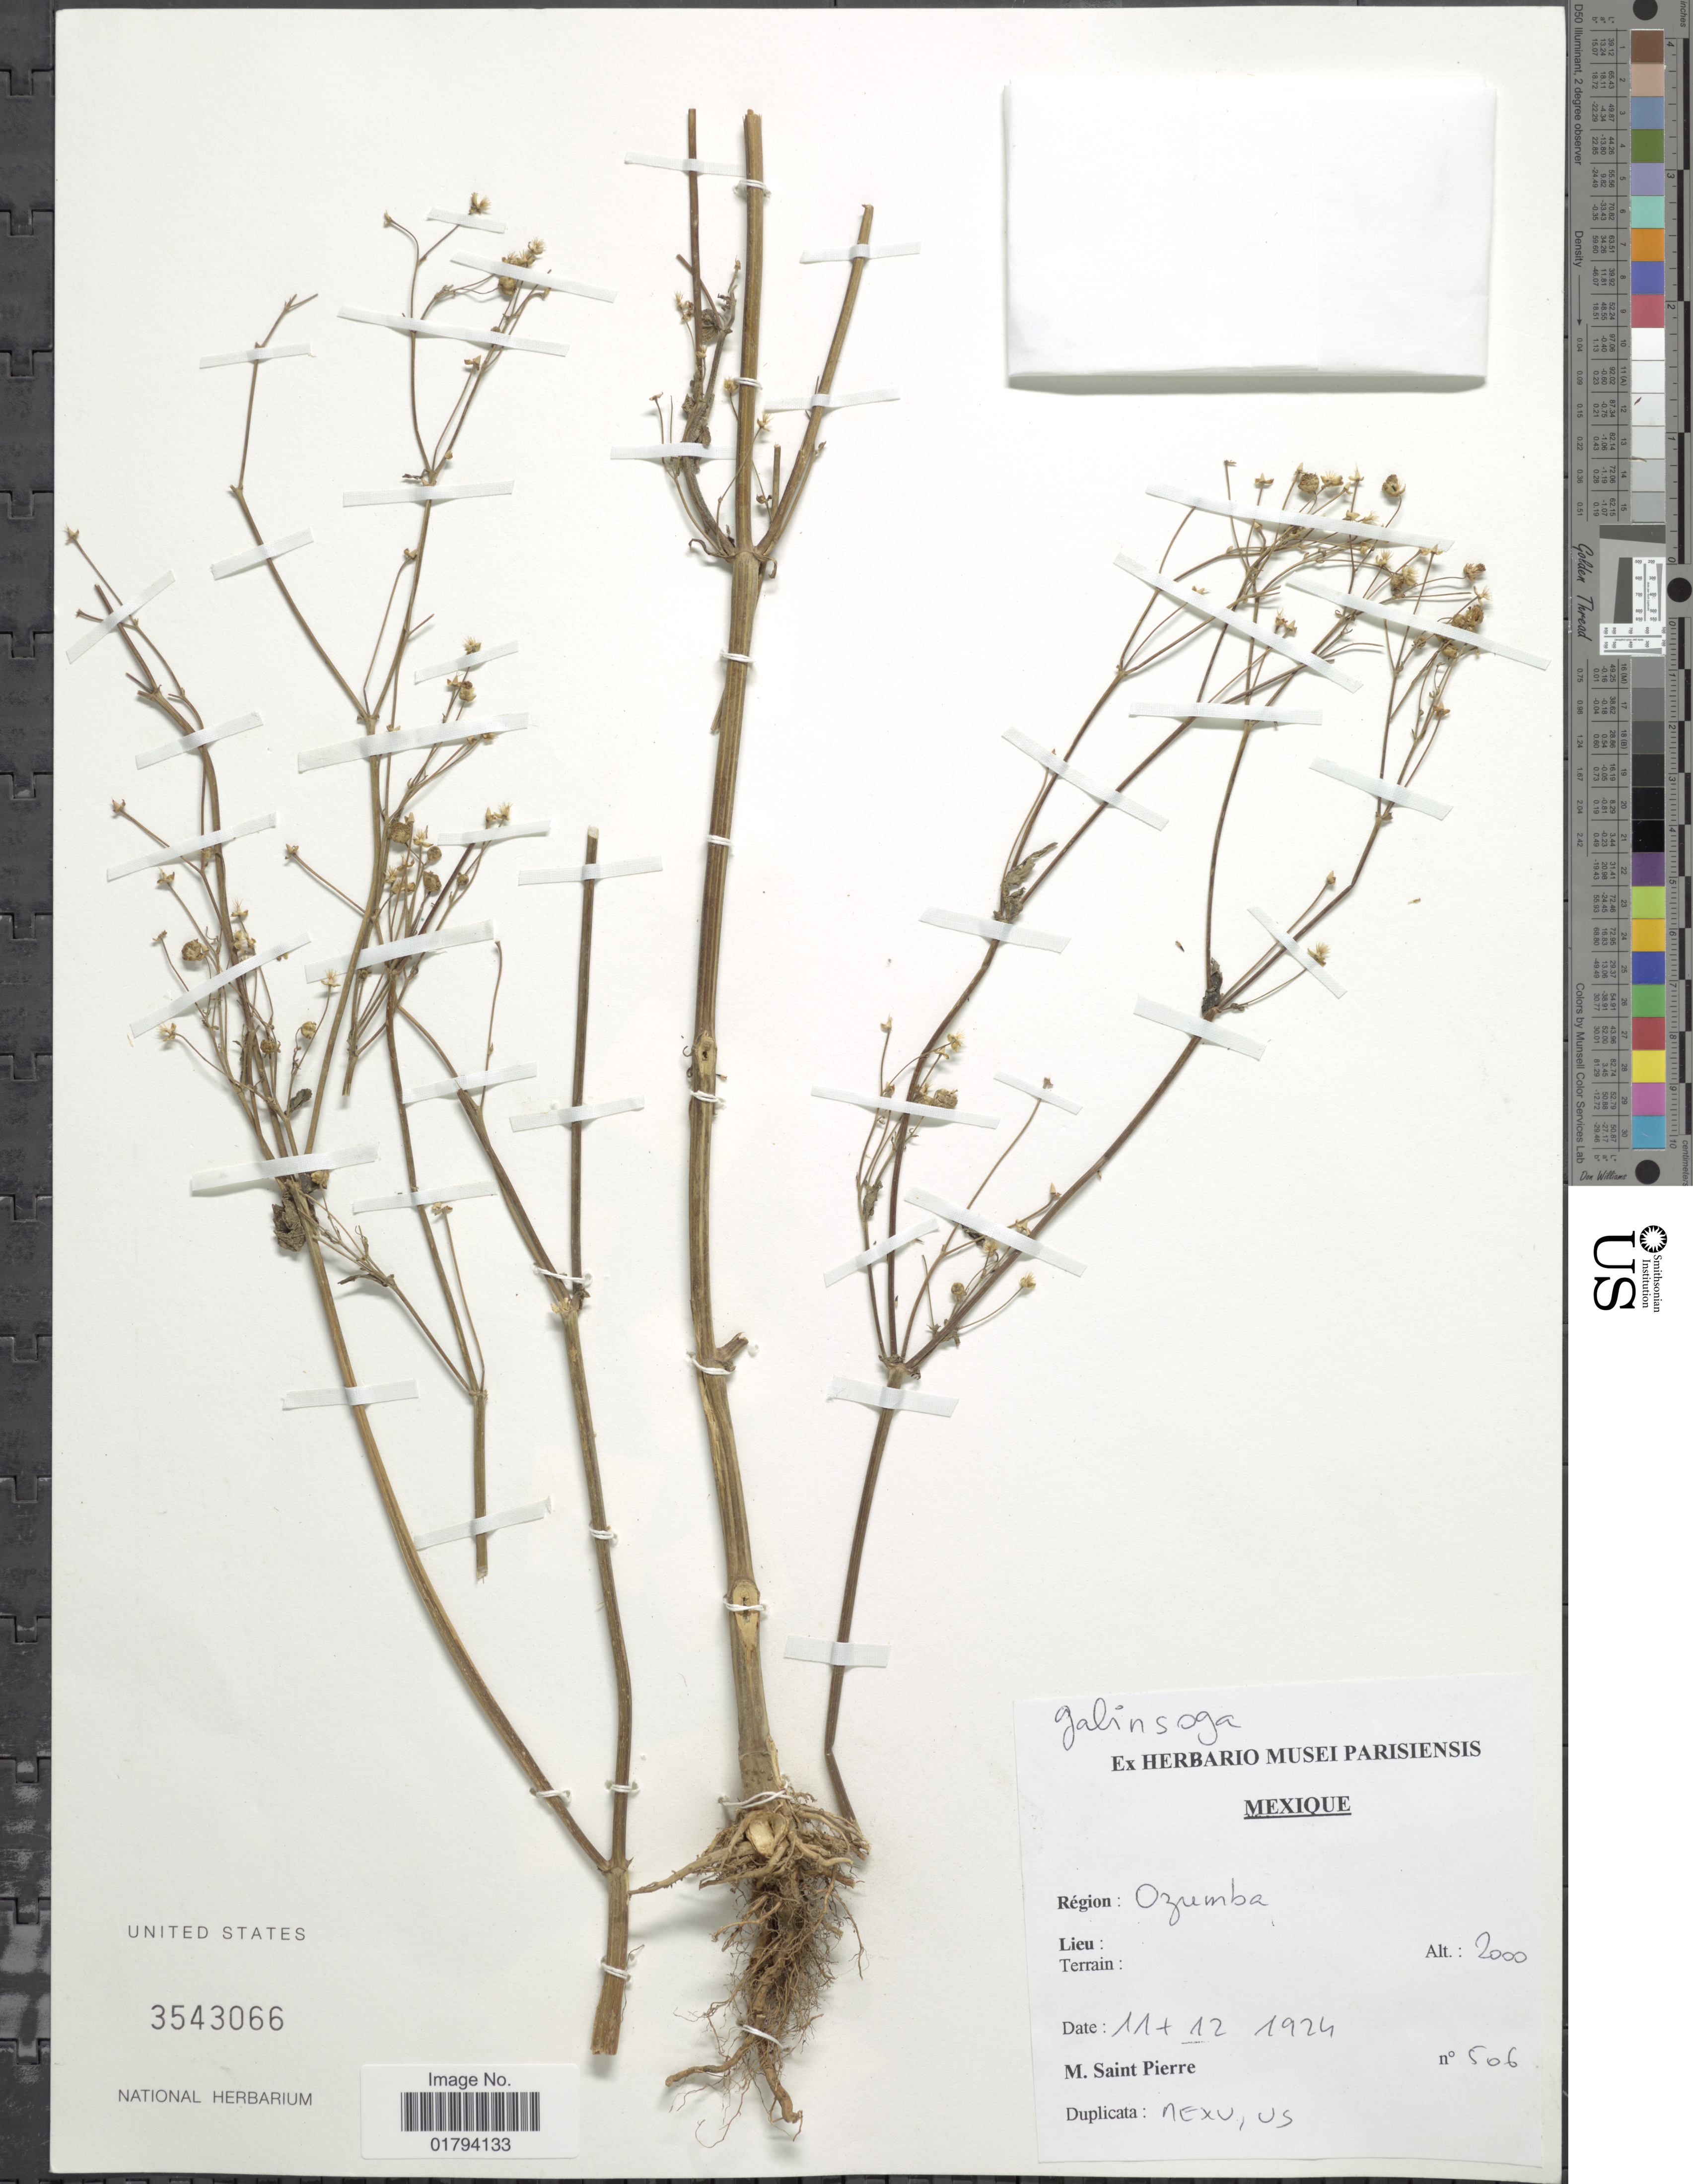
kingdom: Plantae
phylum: Tracheophyta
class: Magnoliopsida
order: Asterales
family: Asteraceae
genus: Galinsoga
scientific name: Galinsoga quadriradiata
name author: Ruiz & Pav.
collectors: M. Saint-Pierre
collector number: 506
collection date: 1924-12-11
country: Mexico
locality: Region: Ozumba.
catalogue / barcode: US 3543066